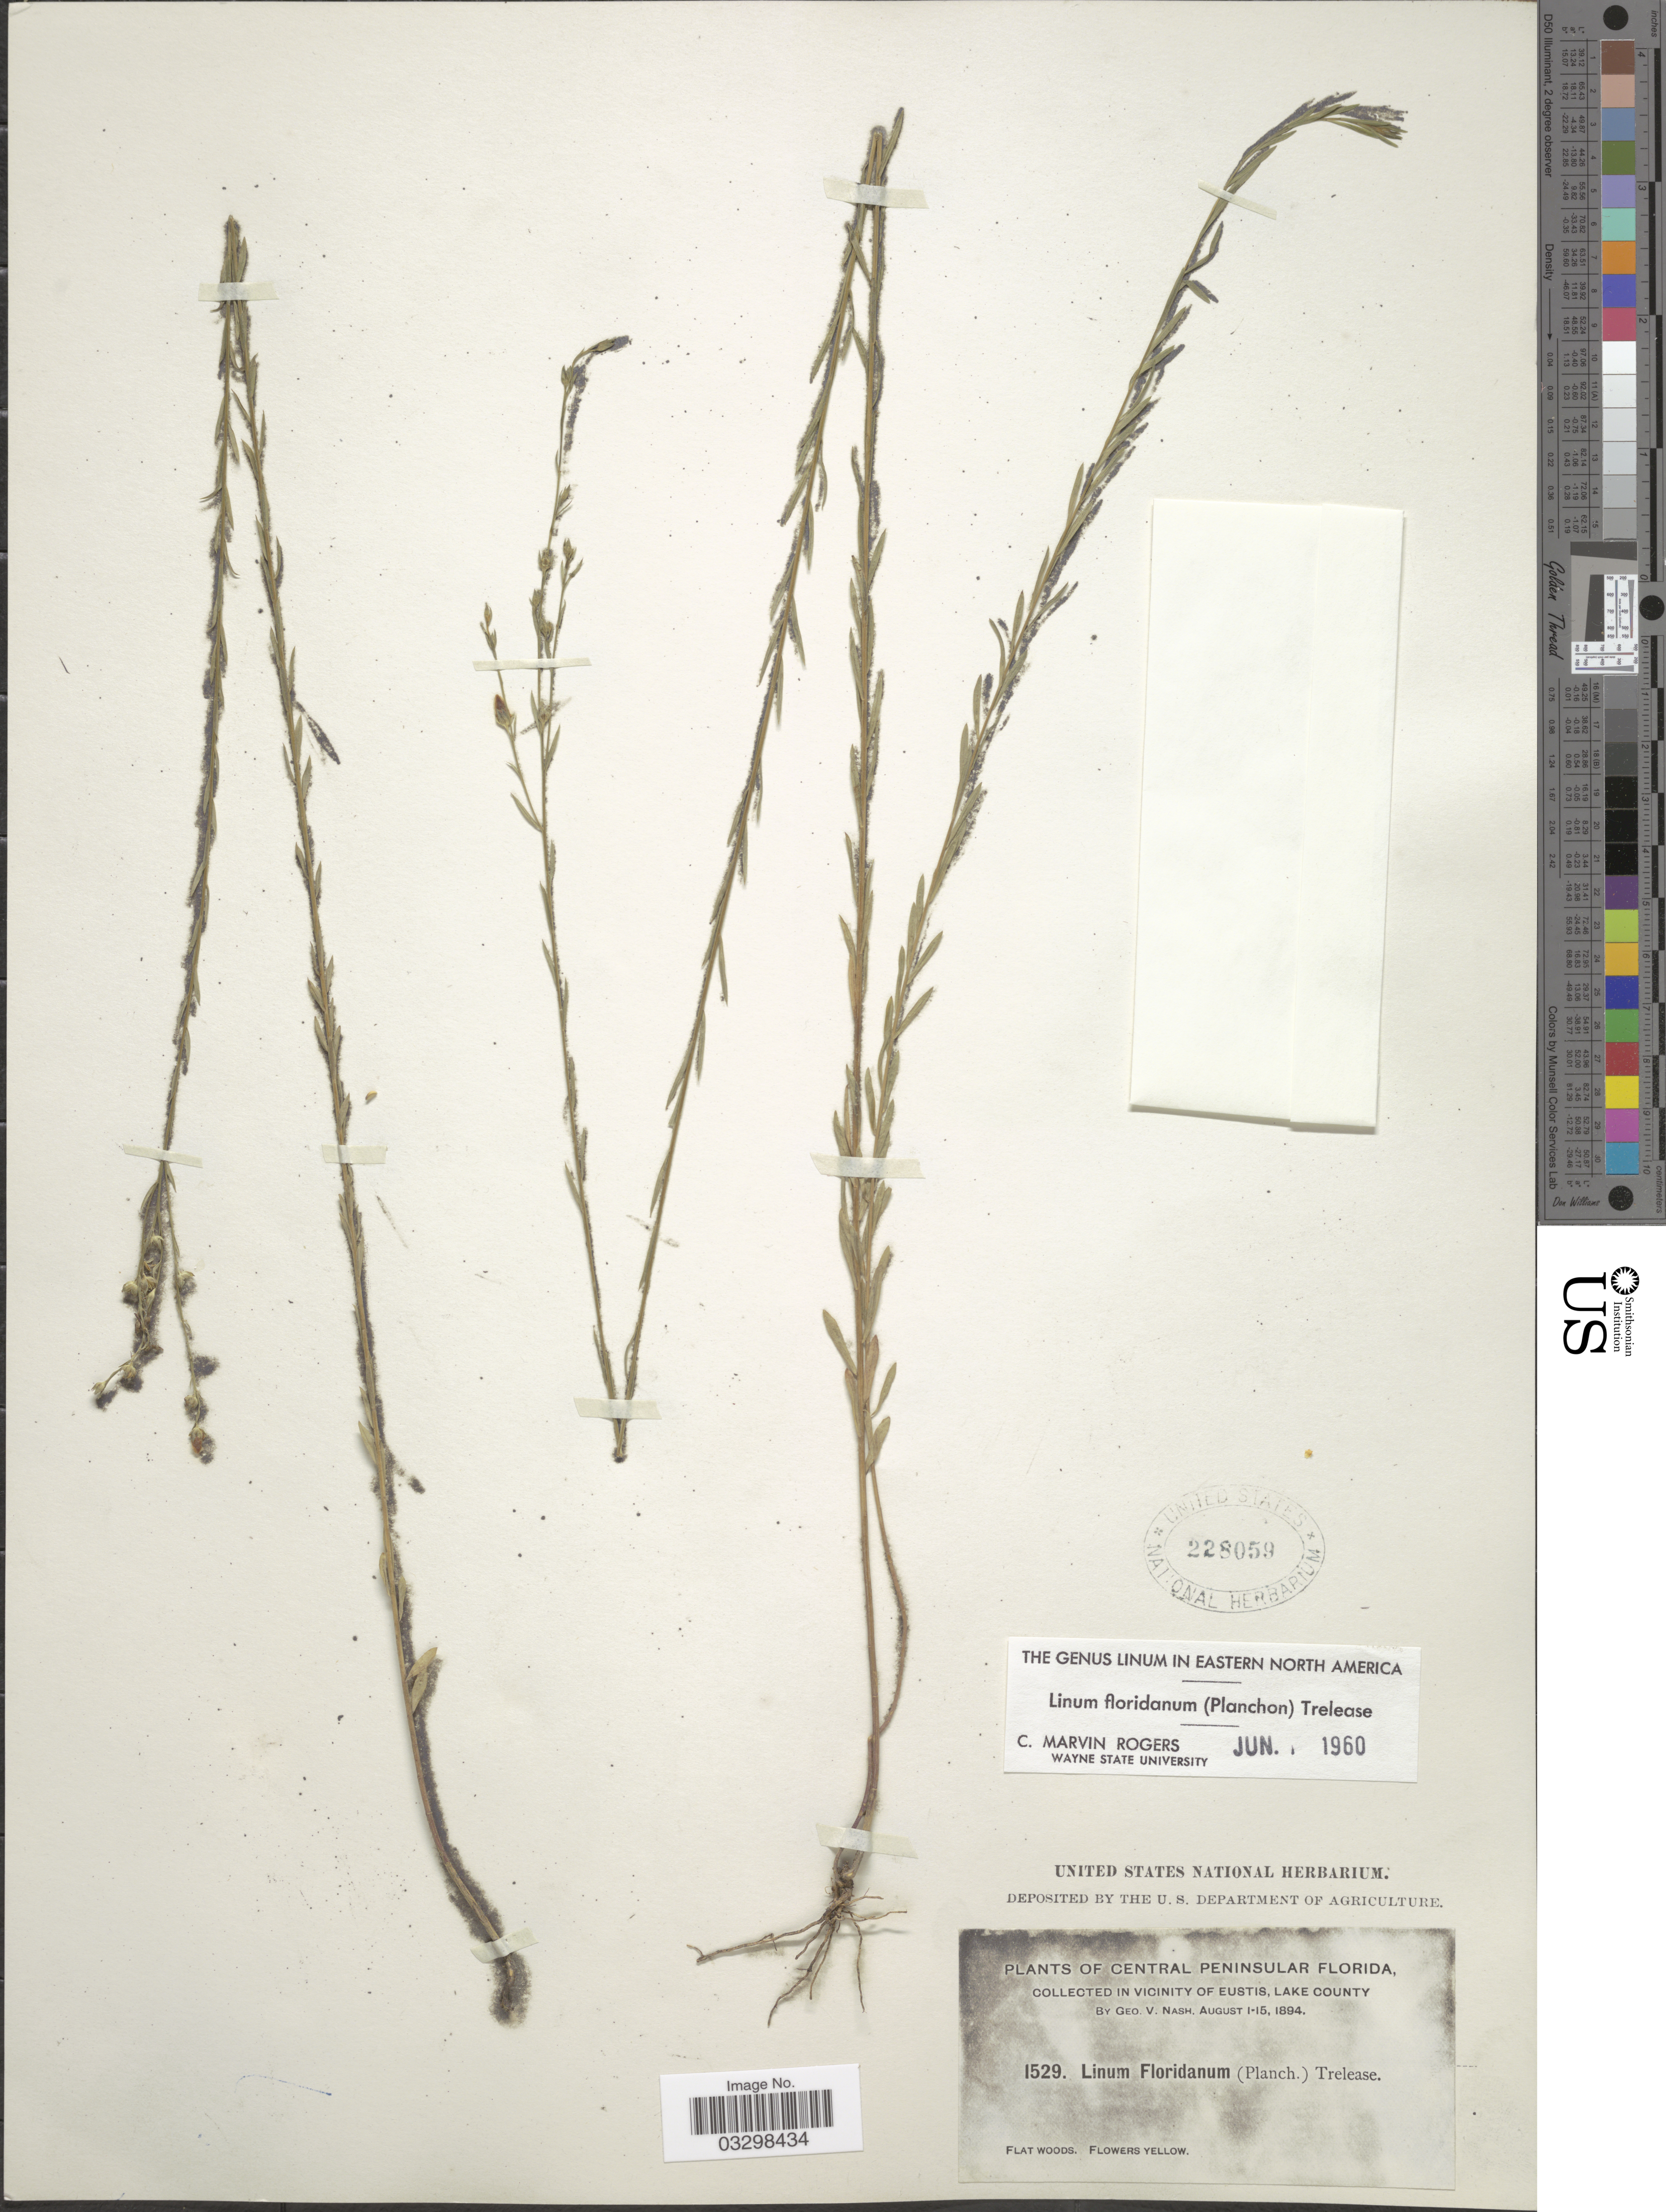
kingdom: Plantae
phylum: Tracheophyta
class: Magnoliopsida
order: Malpighiales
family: Linaceae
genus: Linum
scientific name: Linum floridanum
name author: (Planch.) Trel.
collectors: G. V. Nash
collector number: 1529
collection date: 1894-08-01/1894-08-15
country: United States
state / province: Florida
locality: Central Peninsular Florida. In vicinity of Eustis, Lake County.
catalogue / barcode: US 228059